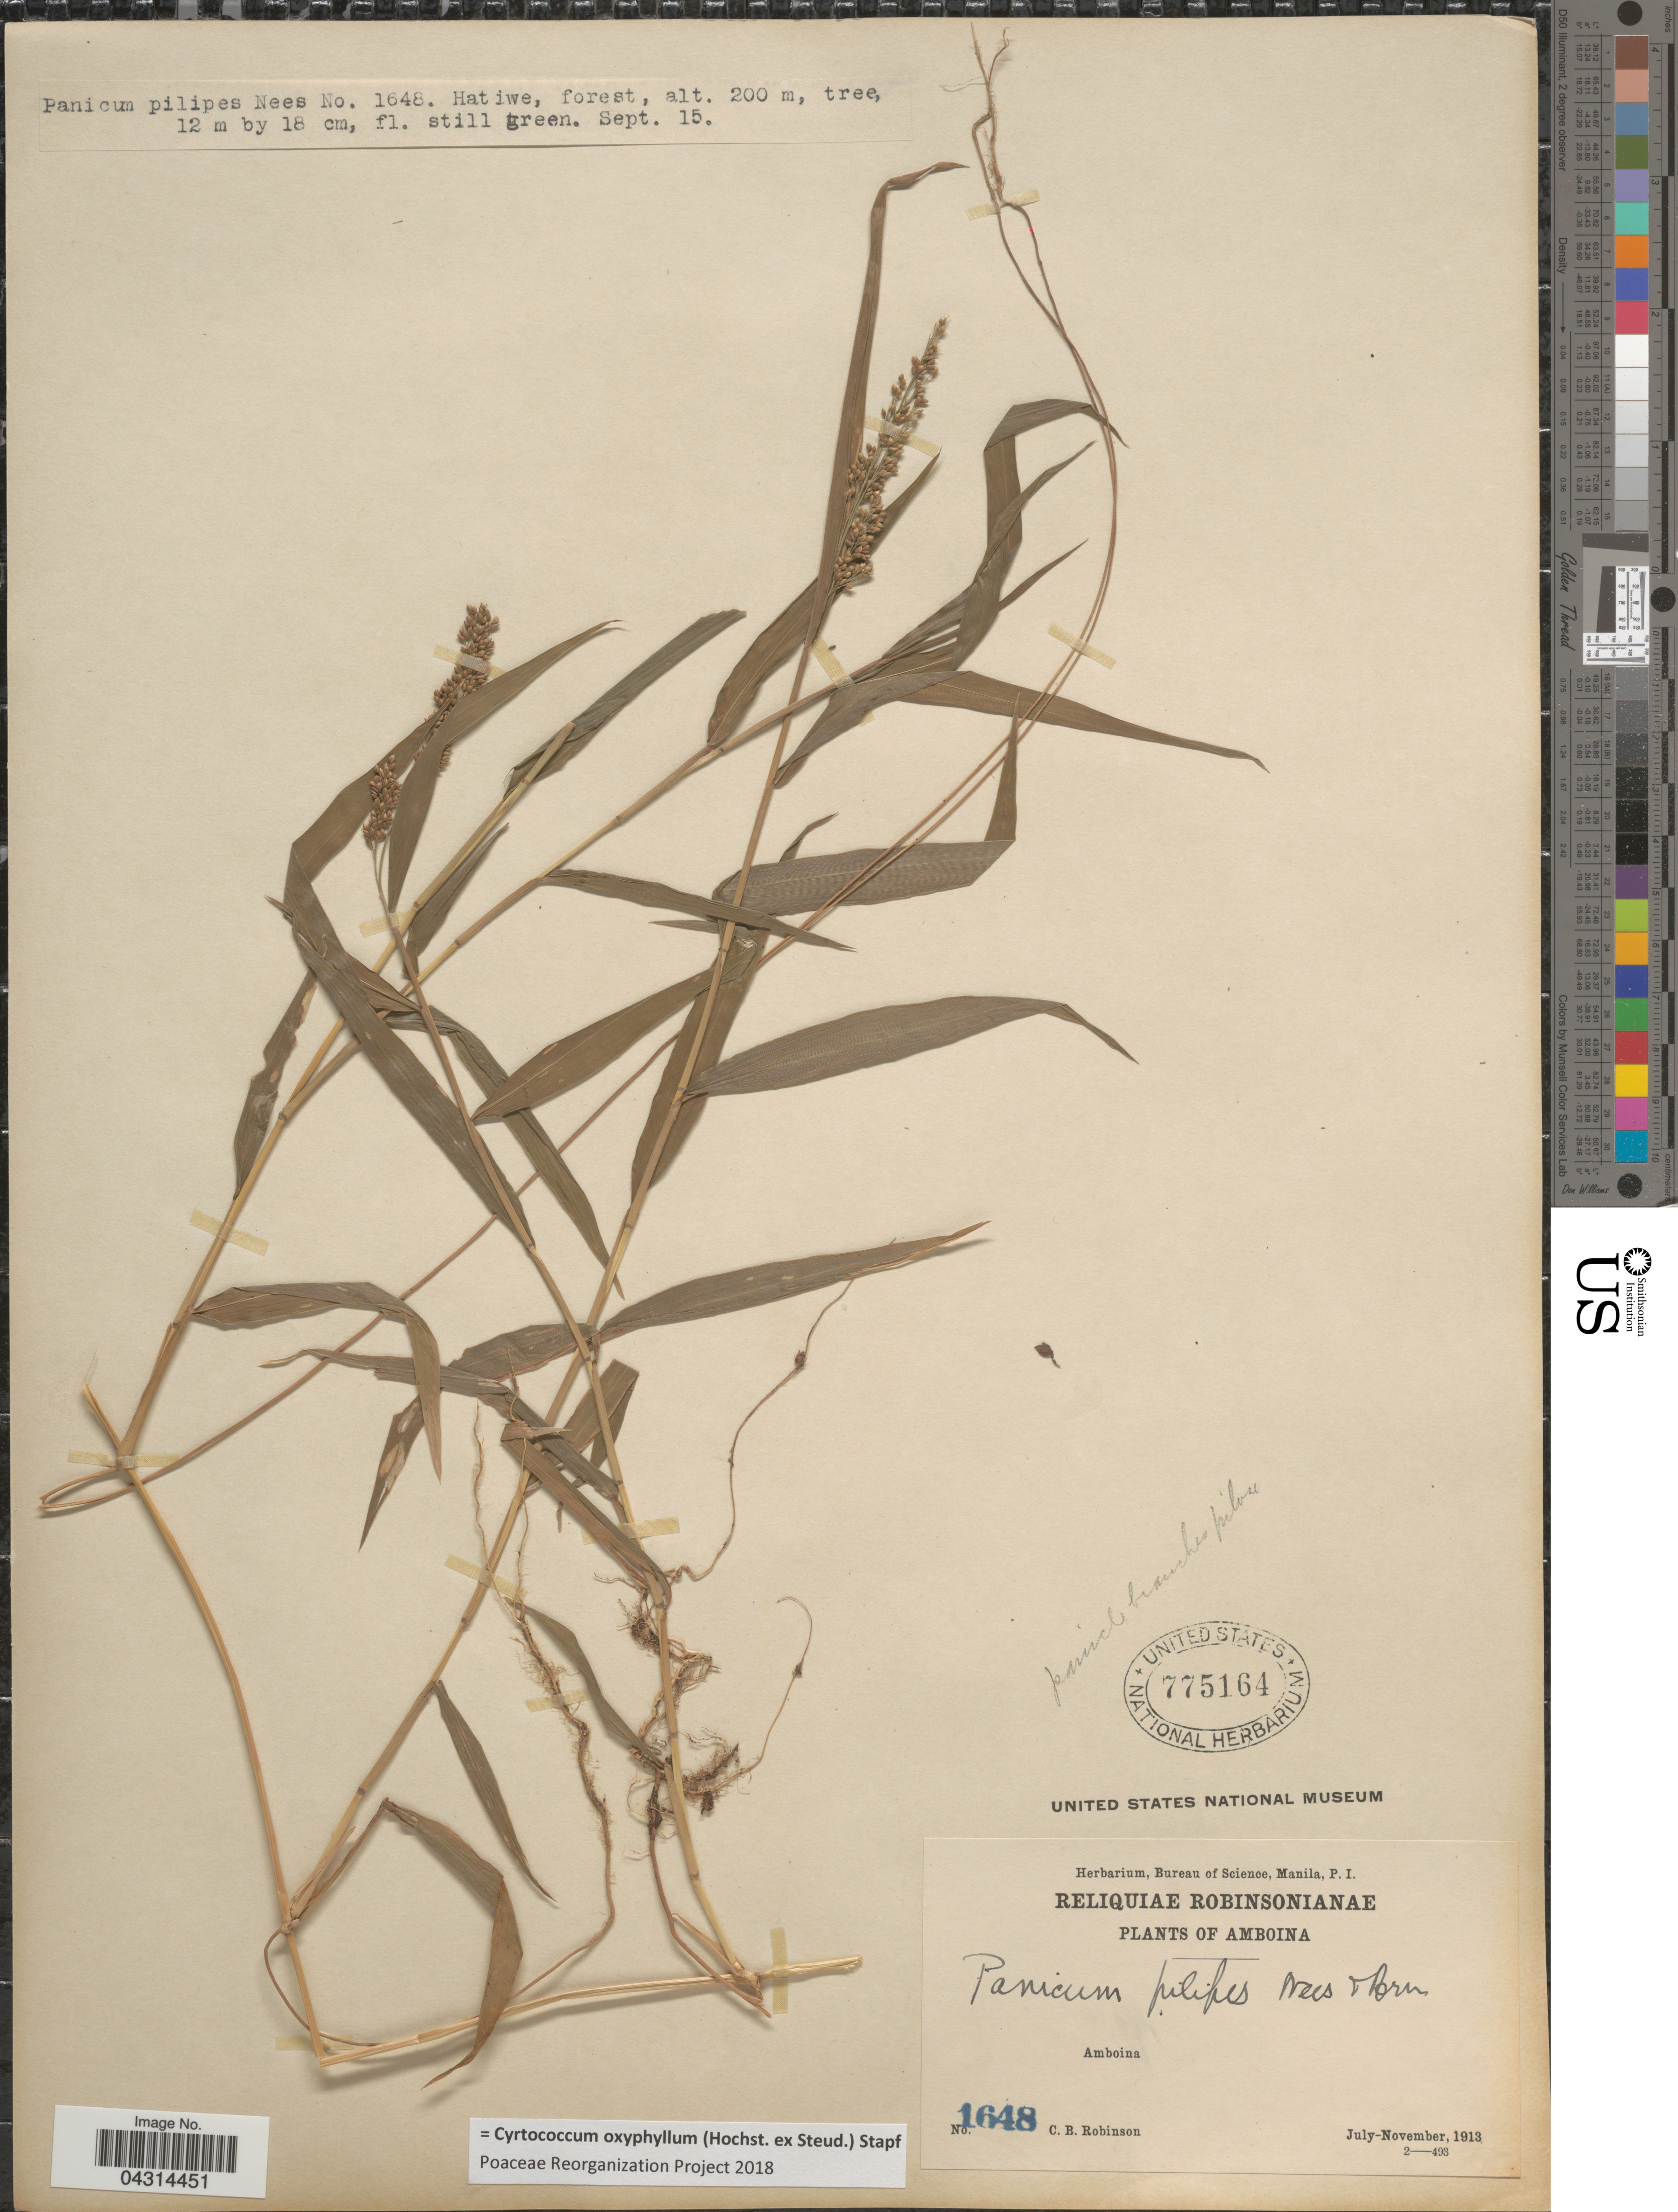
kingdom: Plantae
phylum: Tracheophyta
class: Liliopsida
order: Poales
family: Poaceae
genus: Cyrtococcum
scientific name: Cyrtococcum oxyphyllum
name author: (Steud.) Stapf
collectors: C. Robinson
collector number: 1648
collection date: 1913-07/1913-11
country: Indonesia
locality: Amboina.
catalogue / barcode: US 775164